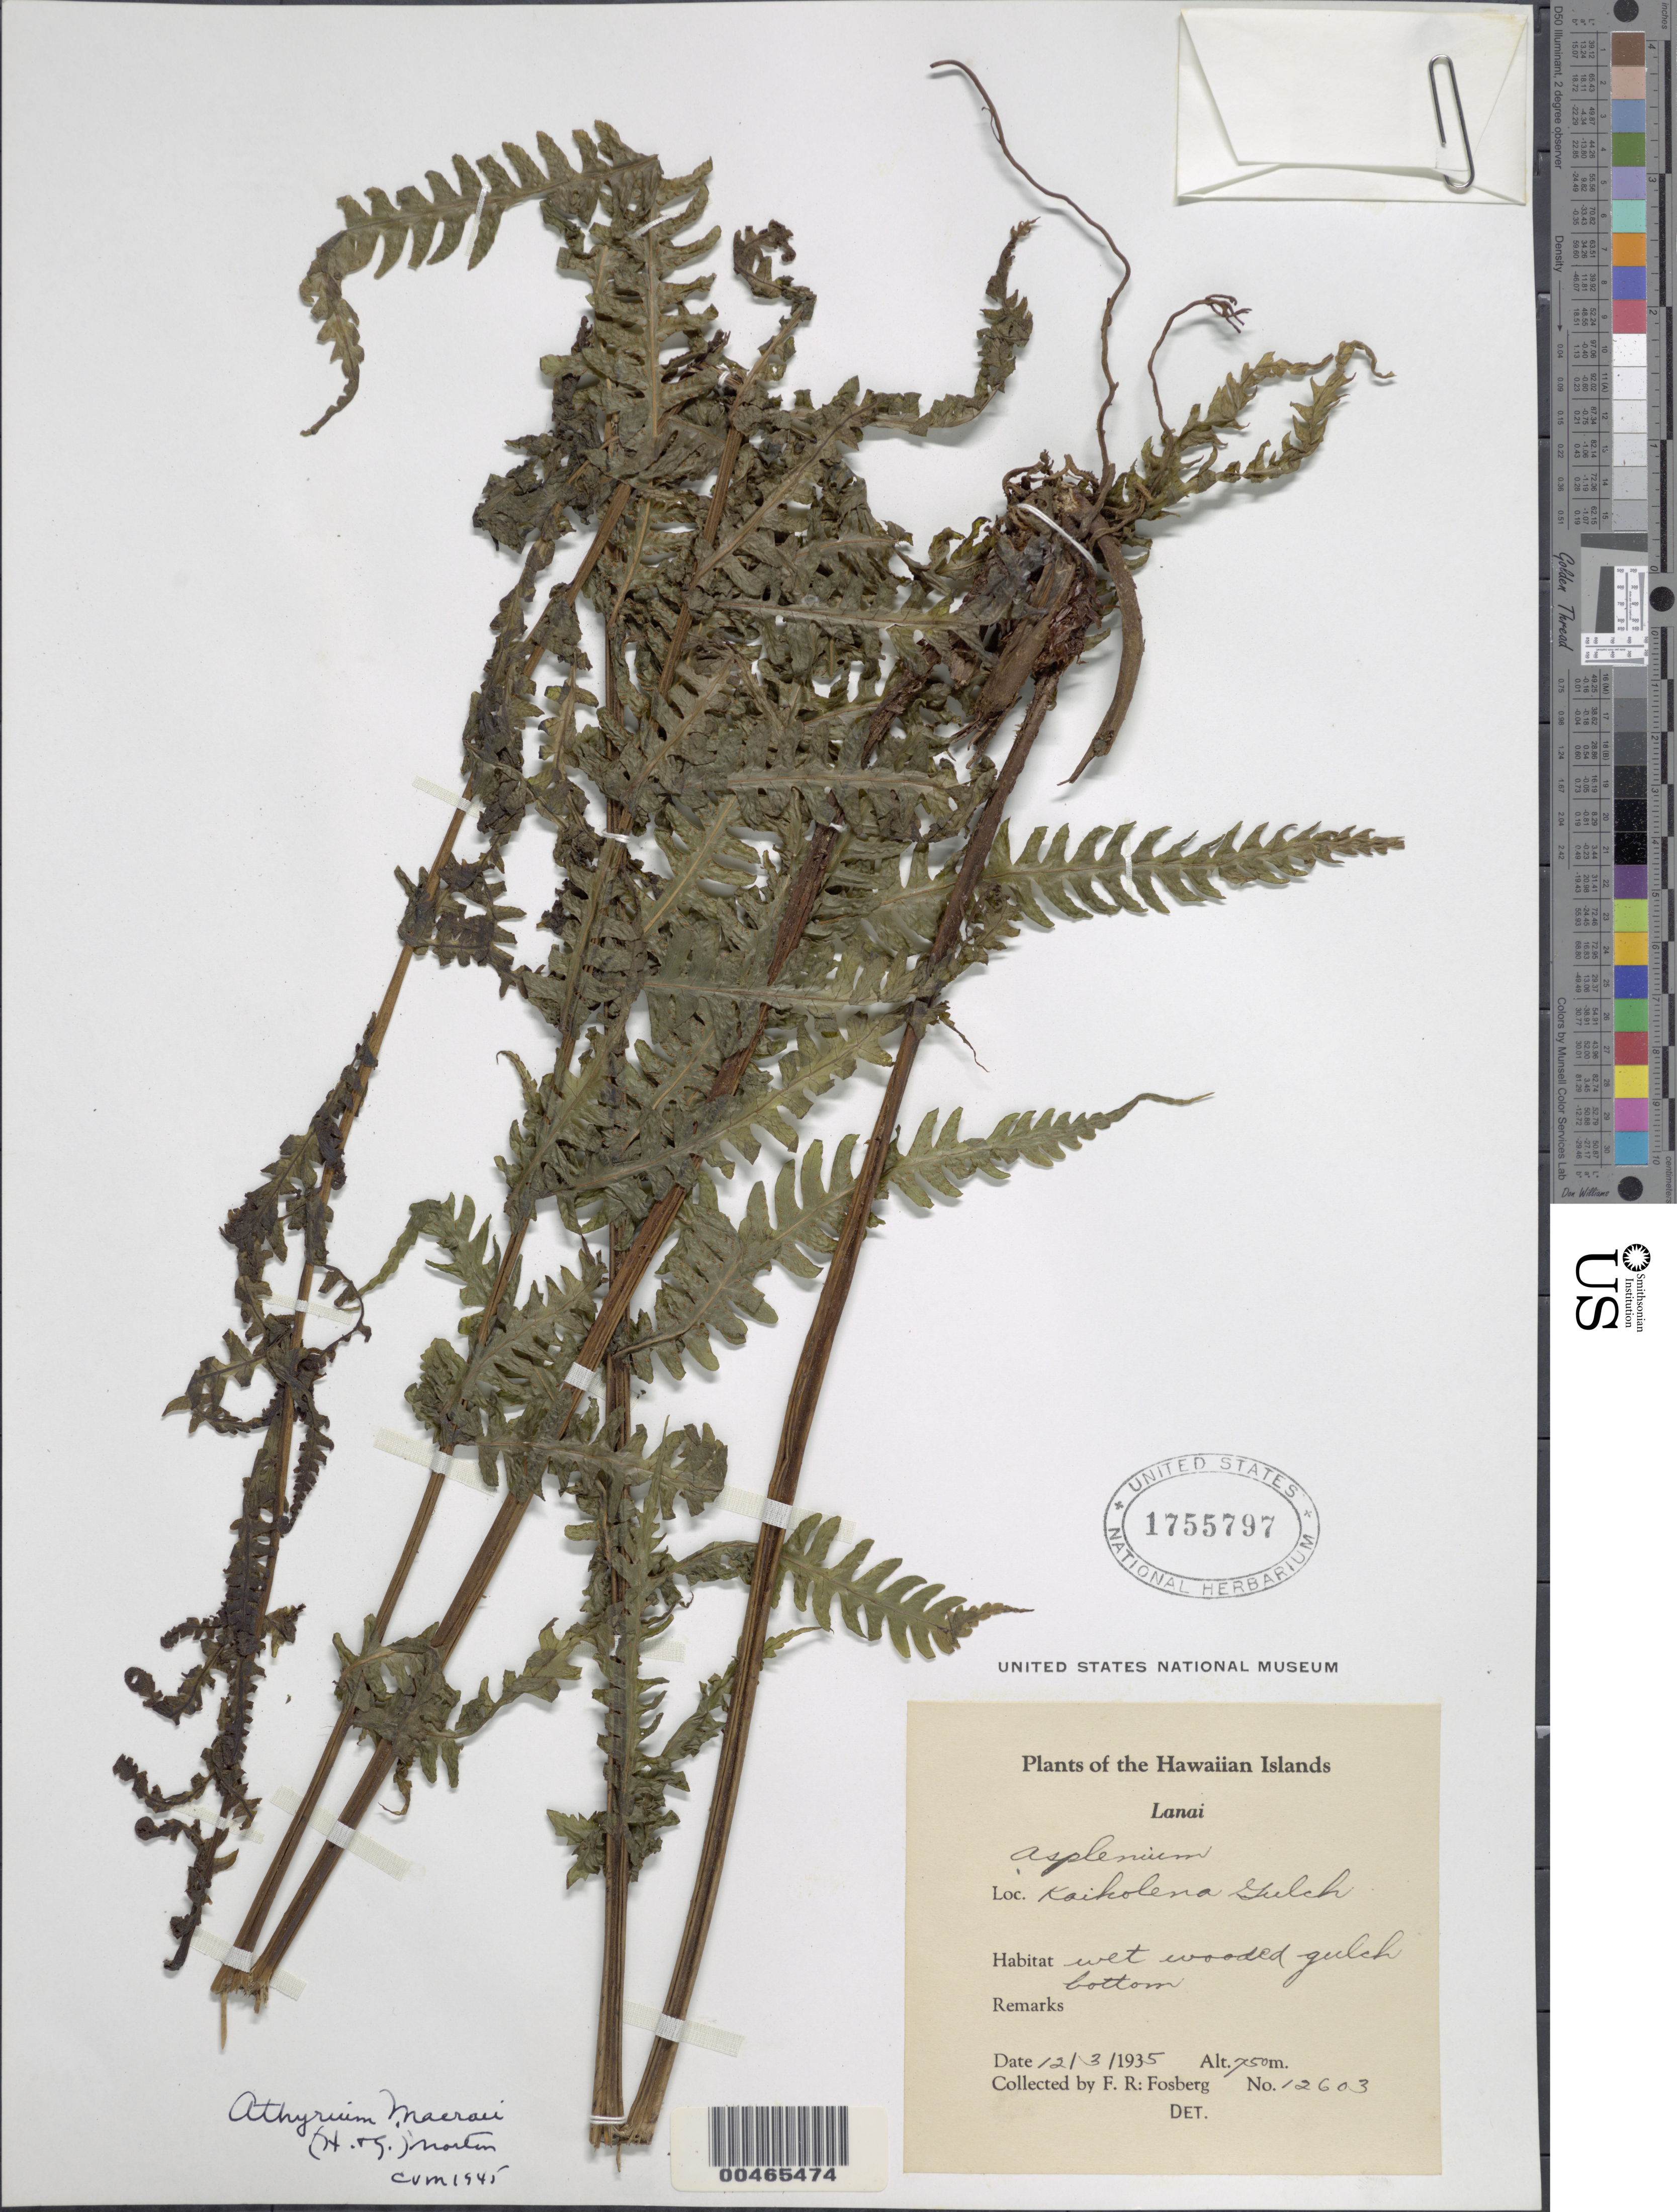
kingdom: Plantae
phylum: Tracheophyta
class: Polypodiopsida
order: Polypodiales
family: Athyriaceae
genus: Deparia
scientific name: Deparia prolifera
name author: (Kaulf.) Hook. & Grev.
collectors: F. R. Fosberg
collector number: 12603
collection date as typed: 3 Dec 1935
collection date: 1935-12-03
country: United States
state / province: Hawaii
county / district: Maui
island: Lana'i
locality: Kaiholena Gulch, Lanai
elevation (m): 750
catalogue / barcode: US 1755797